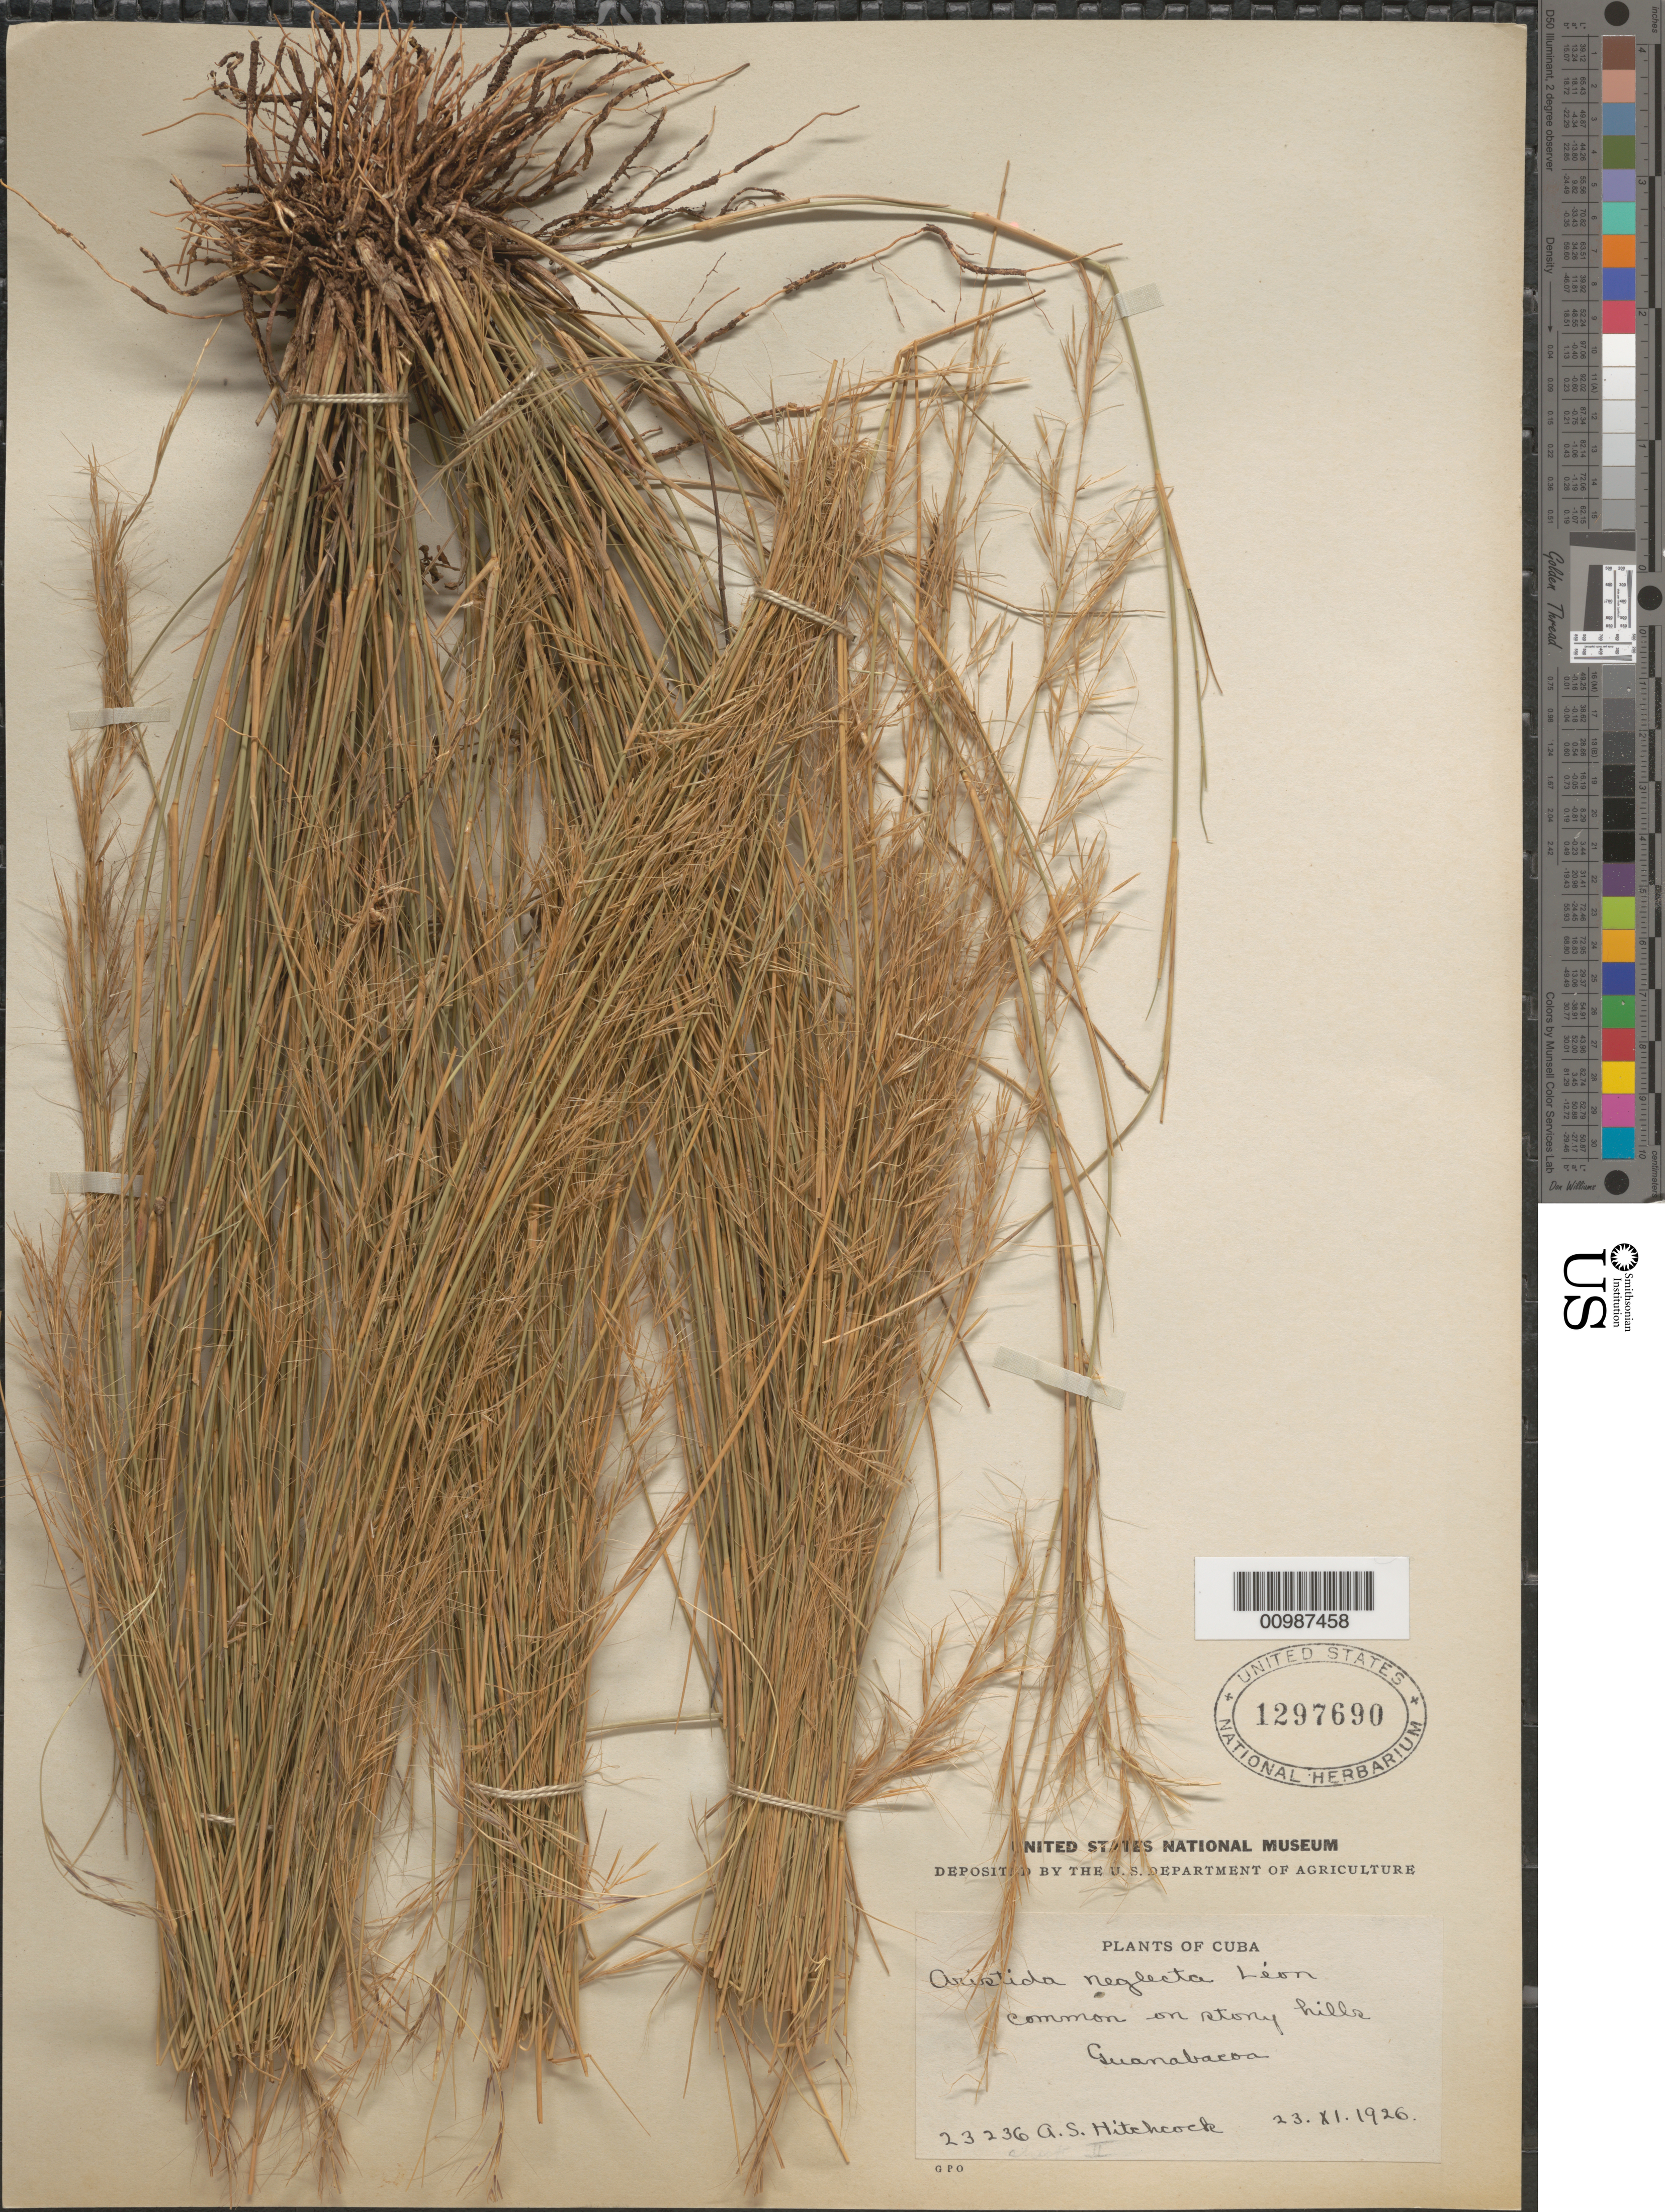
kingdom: Plantae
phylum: Tracheophyta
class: Liliopsida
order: Poales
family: Poaceae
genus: Aristida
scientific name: Aristida neglecta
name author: León ex Hitchc.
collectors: A. S. Hitchcock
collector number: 23236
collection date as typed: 23 Nov 1926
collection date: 1926-11-23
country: Cuba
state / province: La Habana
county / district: Municipio Guanabacoa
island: Cuba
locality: Guanabacoa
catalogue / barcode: US 1297690